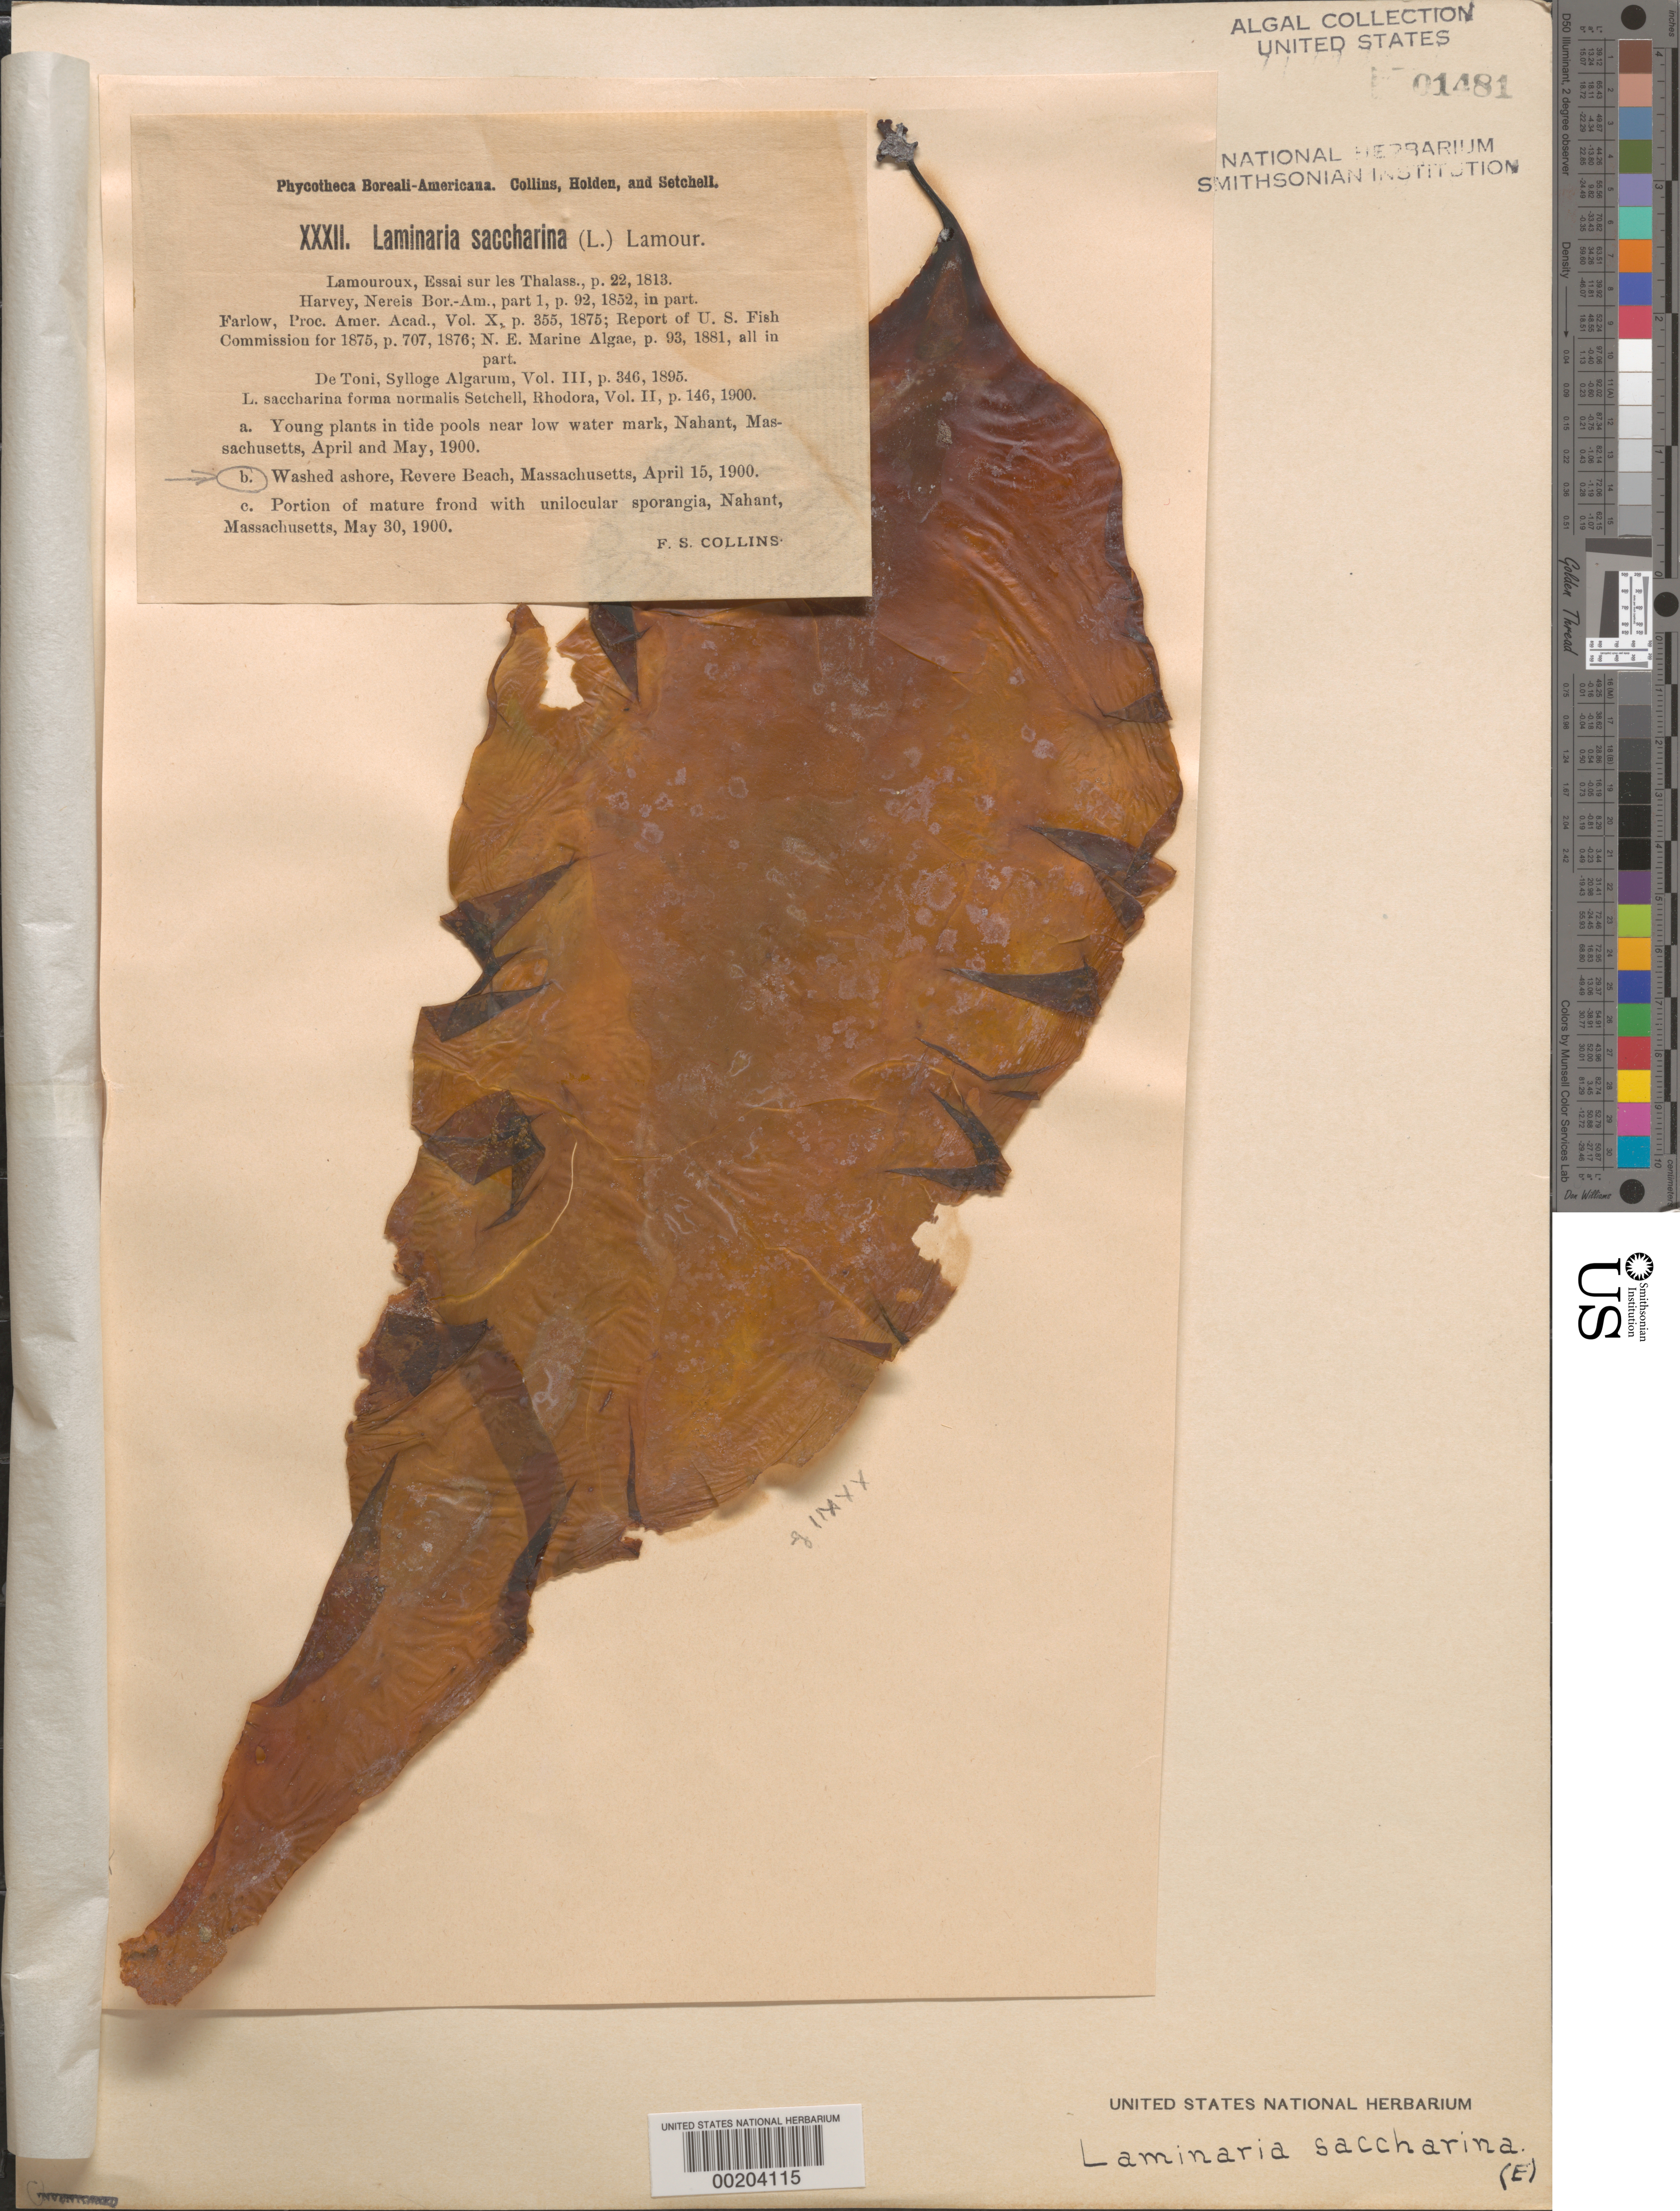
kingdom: Chromista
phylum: Ochrophyta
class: Phaeophyceae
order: Laminariales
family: Laminariaceae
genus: Saccharina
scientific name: Saccharina latissima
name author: C.E. Lane et al.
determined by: Algae name updating Project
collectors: F. Collins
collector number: PB-A XXXIIb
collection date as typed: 15 Apr 1900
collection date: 1900-04-15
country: United States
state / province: Massachusetts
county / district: Suffolk County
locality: Revere Beach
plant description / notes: Collins, Holden & Setchell, Phycotheca Boreali-Americana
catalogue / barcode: US 1481